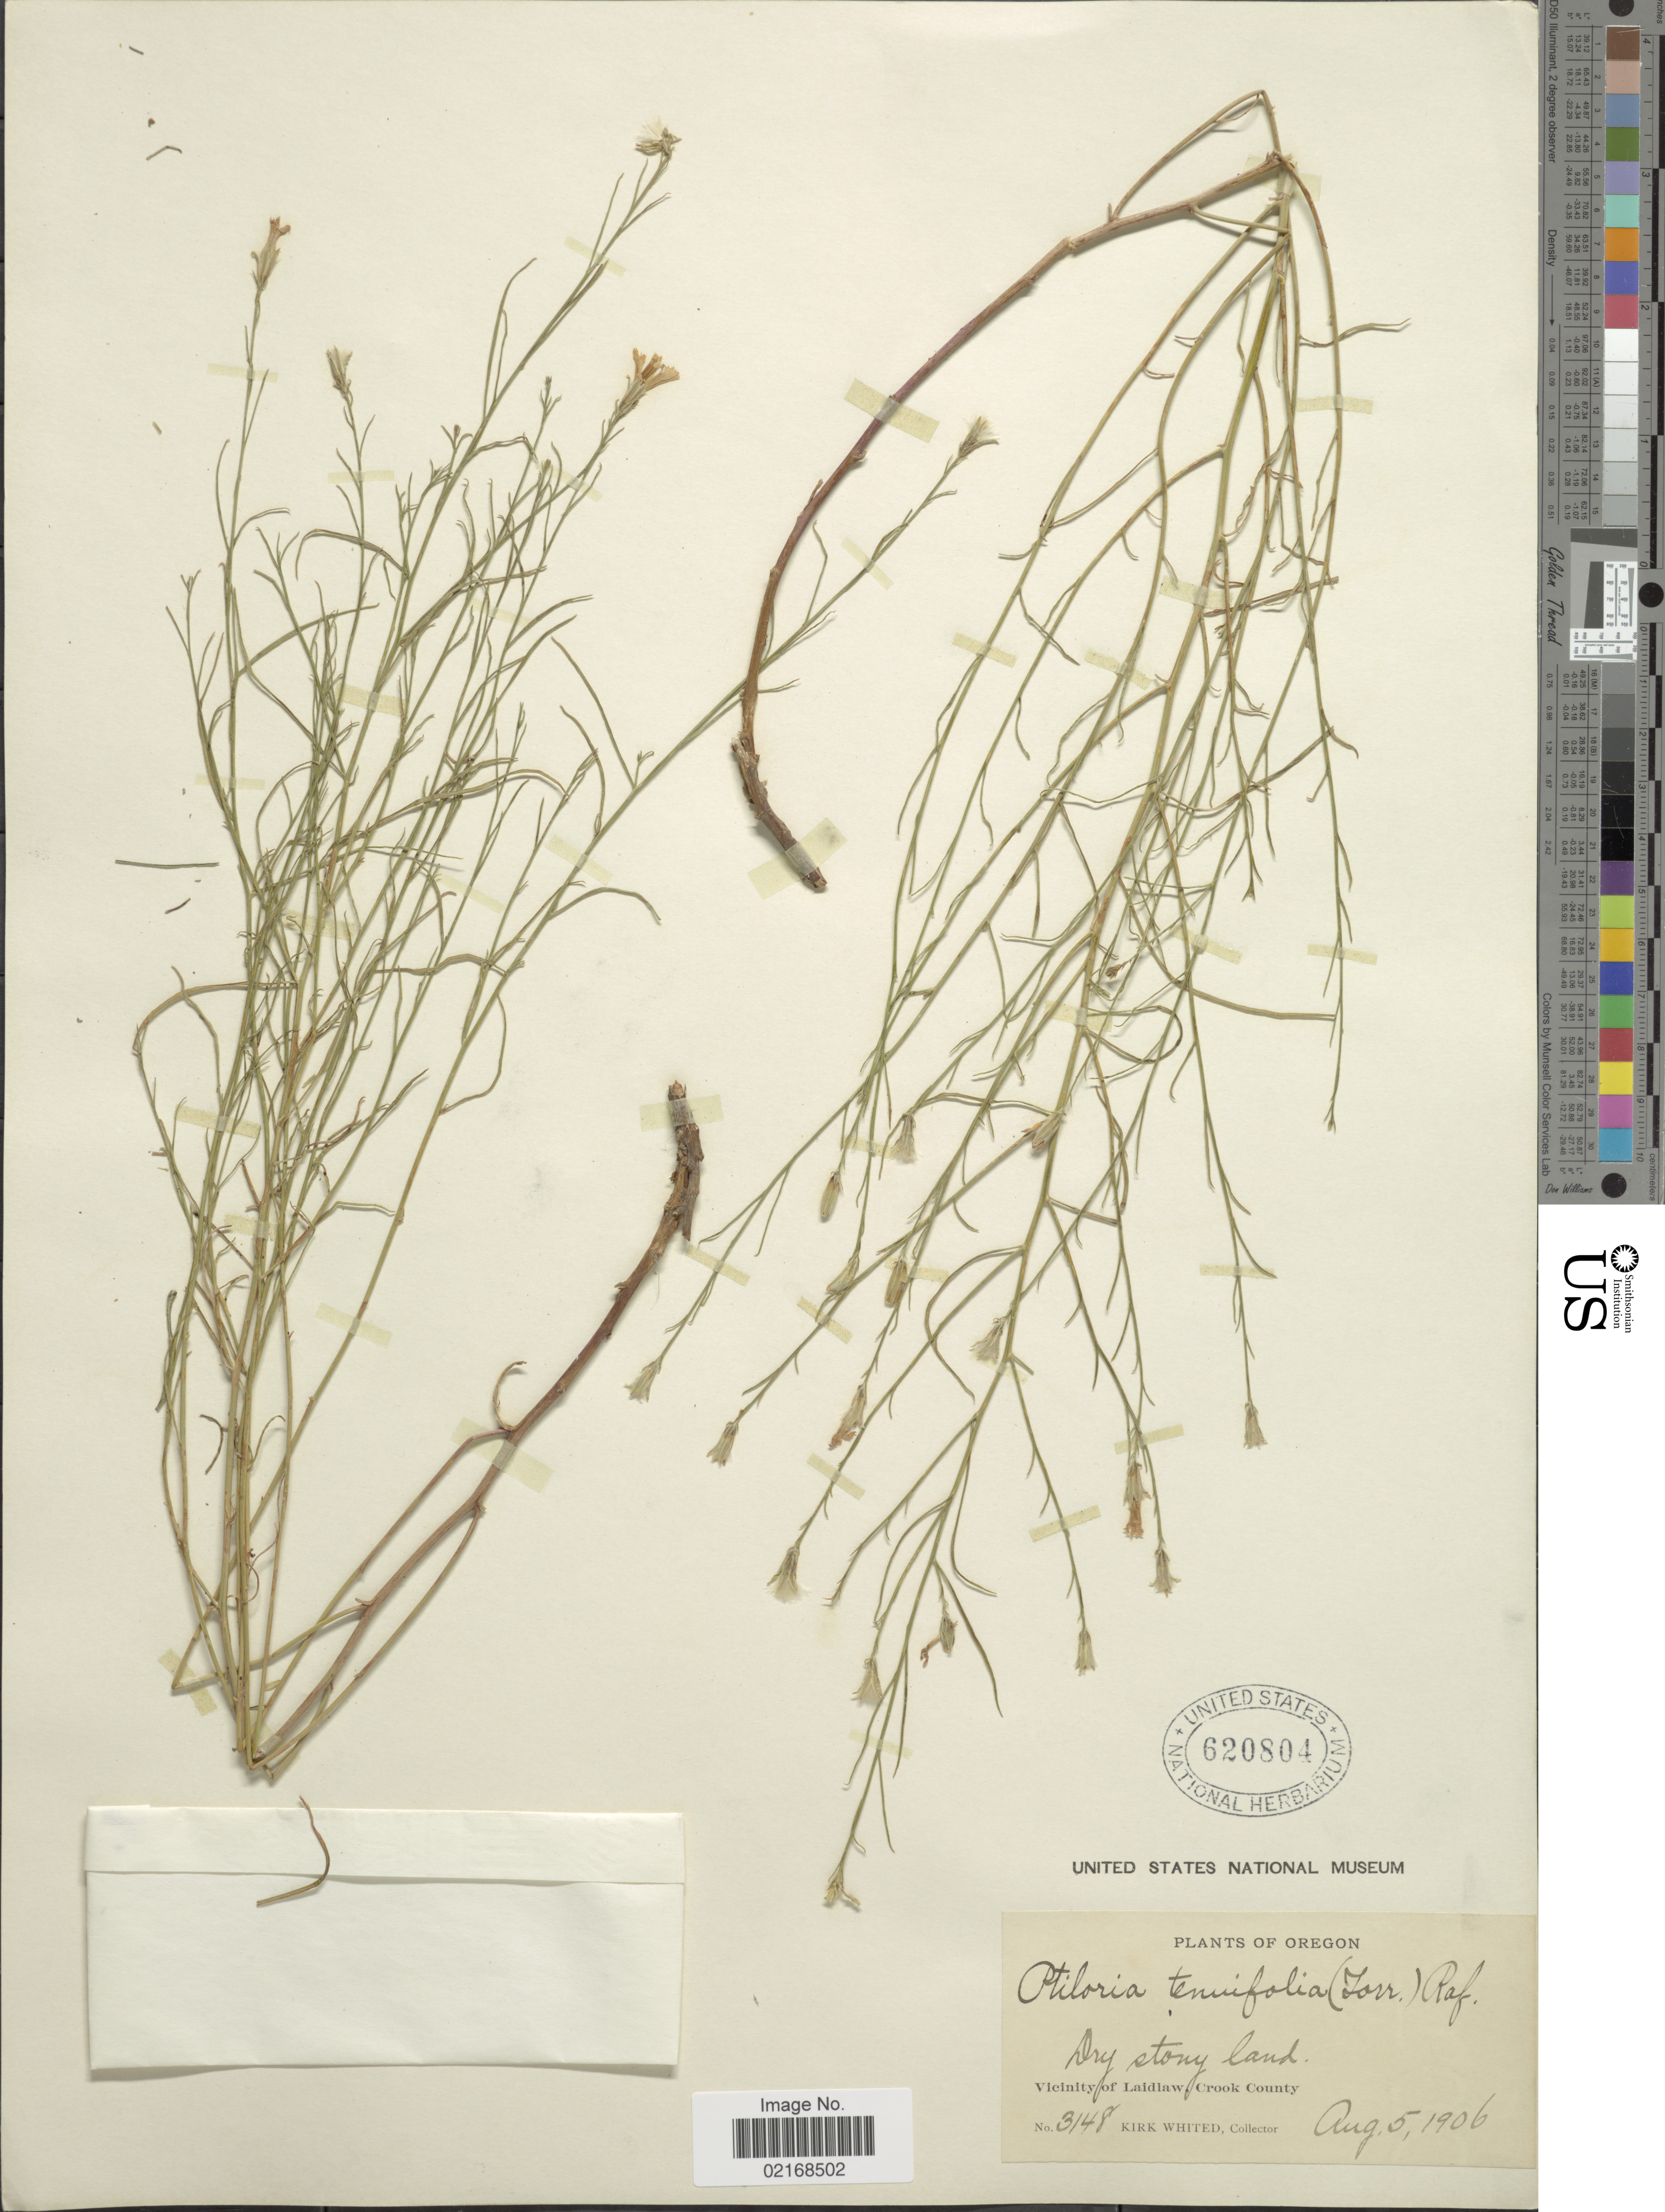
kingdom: Plantae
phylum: Tracheophyta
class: Magnoliopsida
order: Asterales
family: Asteraceae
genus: Stephanomeria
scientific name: Stephanomeria tenuifolia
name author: (Torr.) H.M. Hall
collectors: K. Whited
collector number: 3148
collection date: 1906-08-05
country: United States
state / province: Oregon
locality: Dry stony land, Vicinity of Laidlaw, Crook County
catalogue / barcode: US 620804